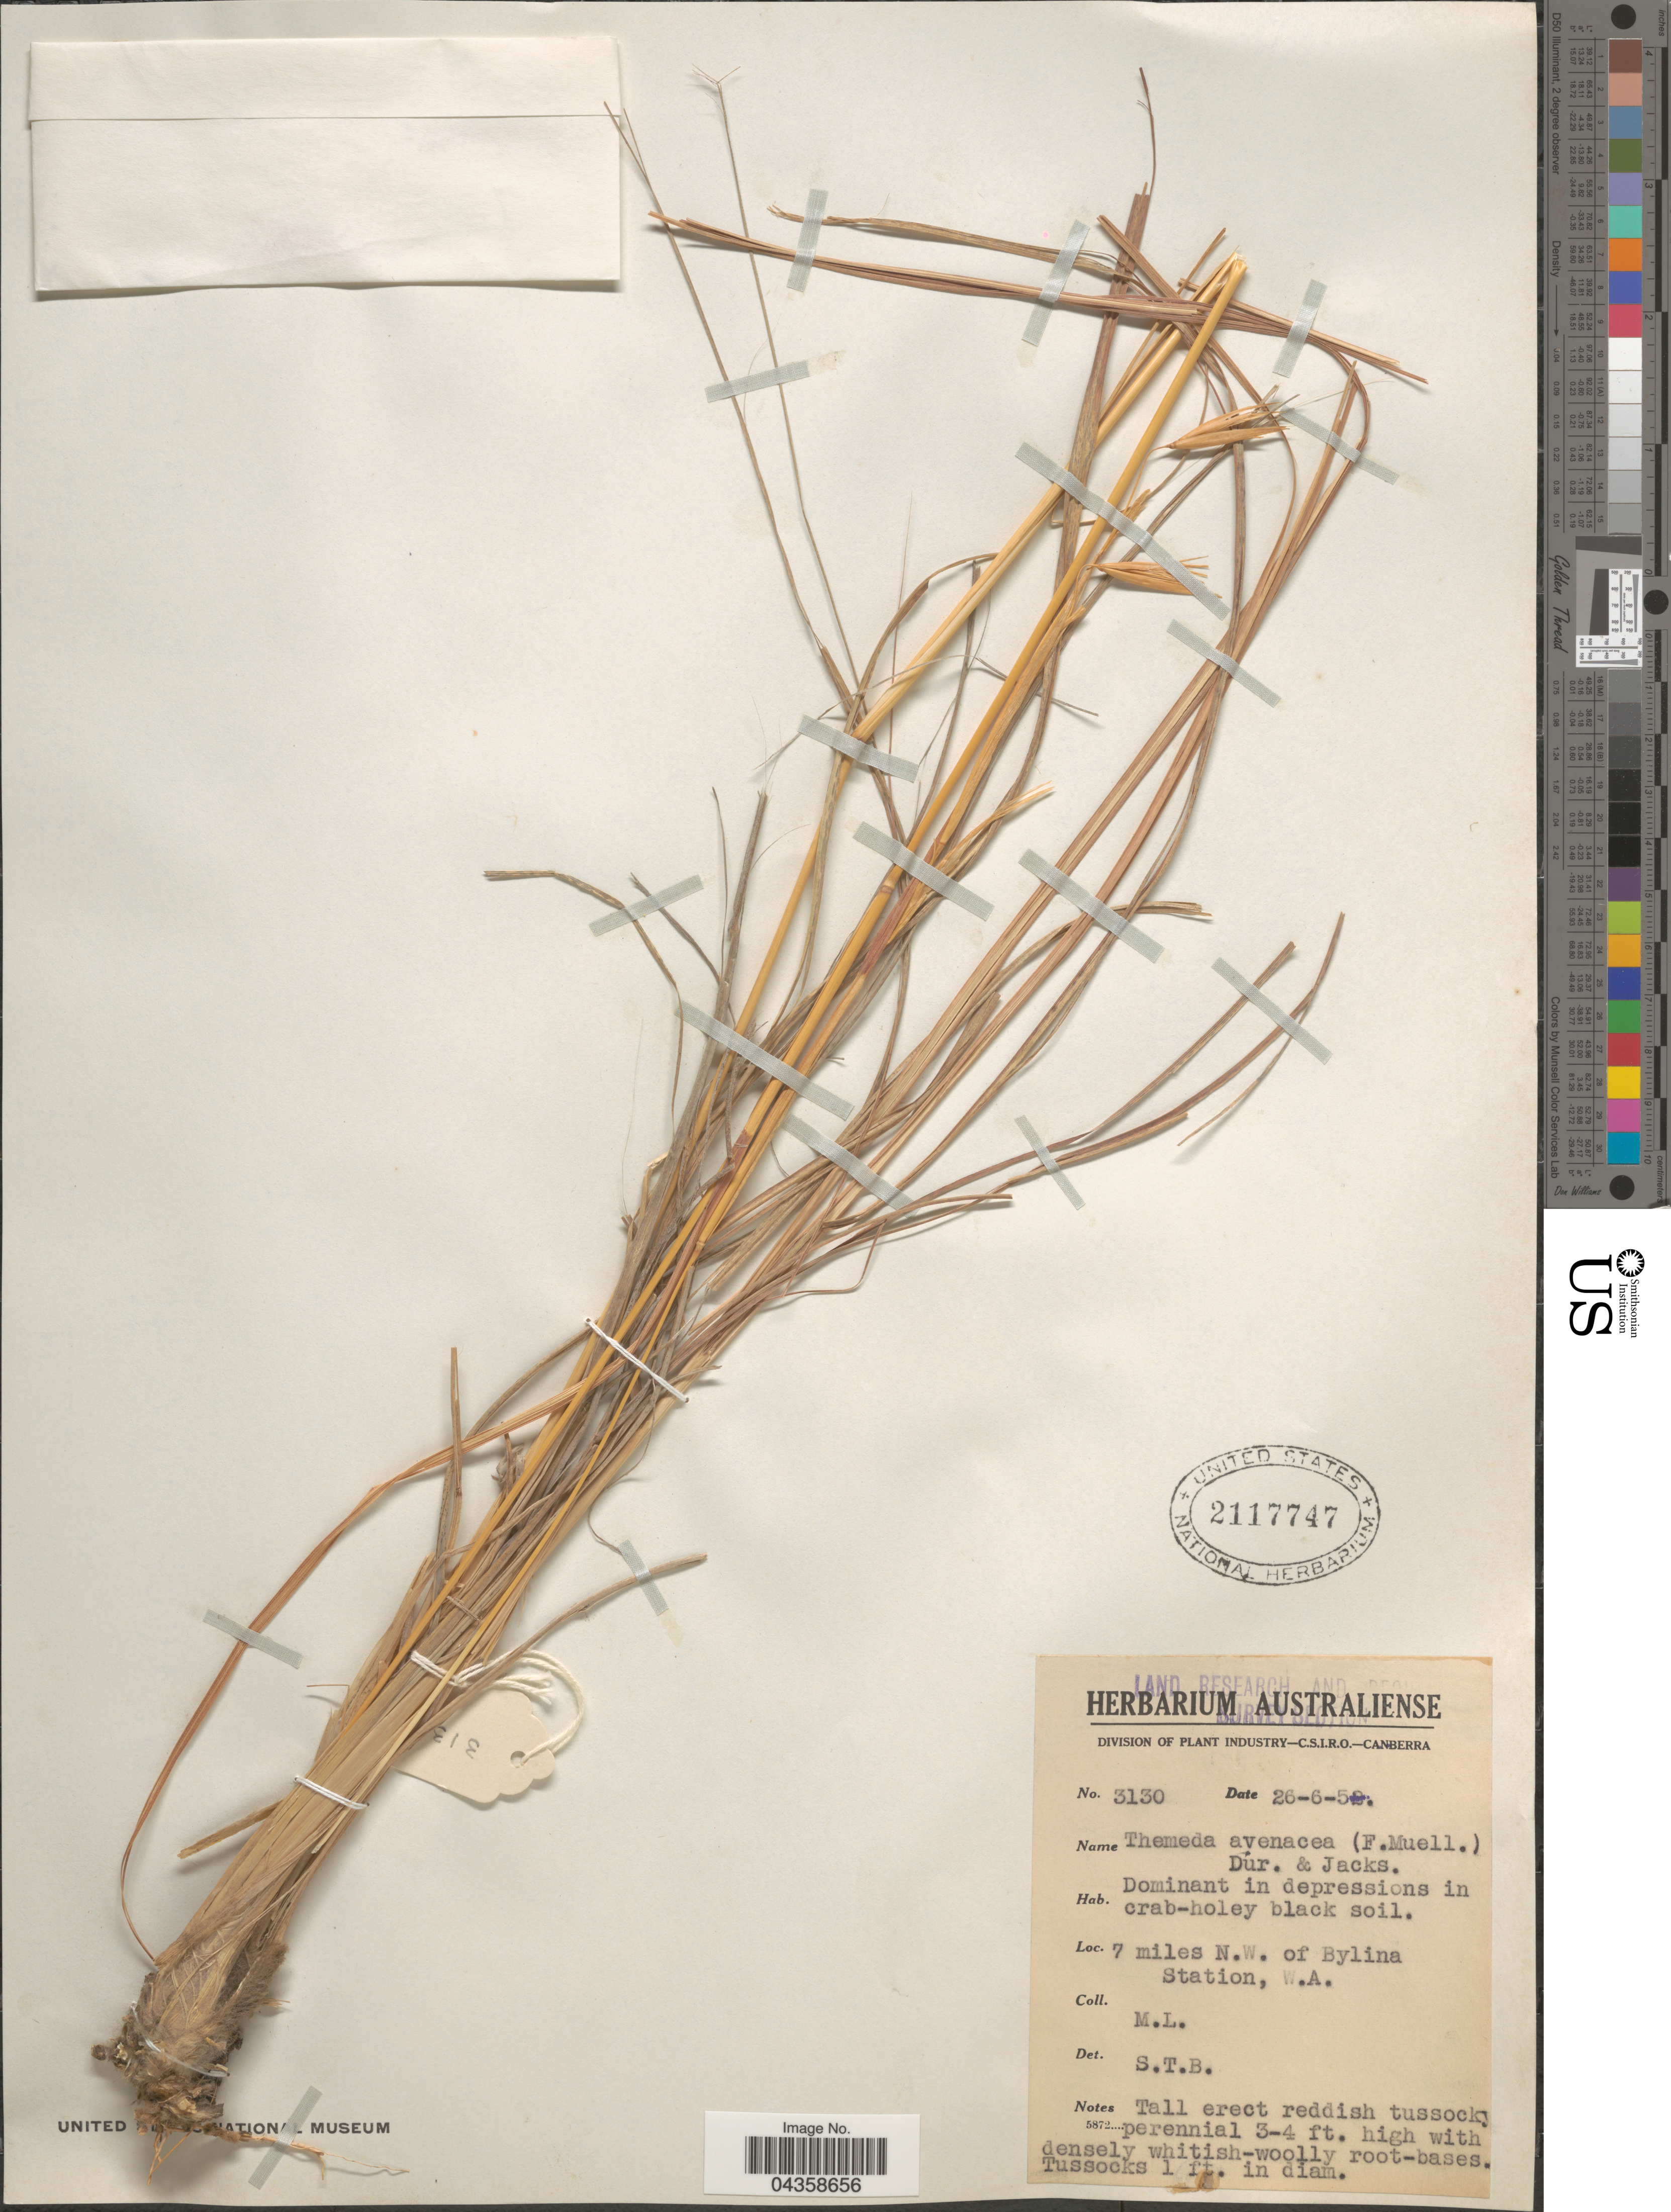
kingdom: Plantae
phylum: Tracheophyta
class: Liliopsida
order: Poales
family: Poaceae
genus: Themeda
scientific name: Themeda avenacea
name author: (F. Muell.) Durand & B.D. Jacks.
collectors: M. L.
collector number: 3130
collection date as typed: Transcribed d/m/y: 26/6/59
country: Australia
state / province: Western Australia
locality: Land Research and Regional Survey Section. 7 miles N.W. of Bylina Station.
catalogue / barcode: US 2117747